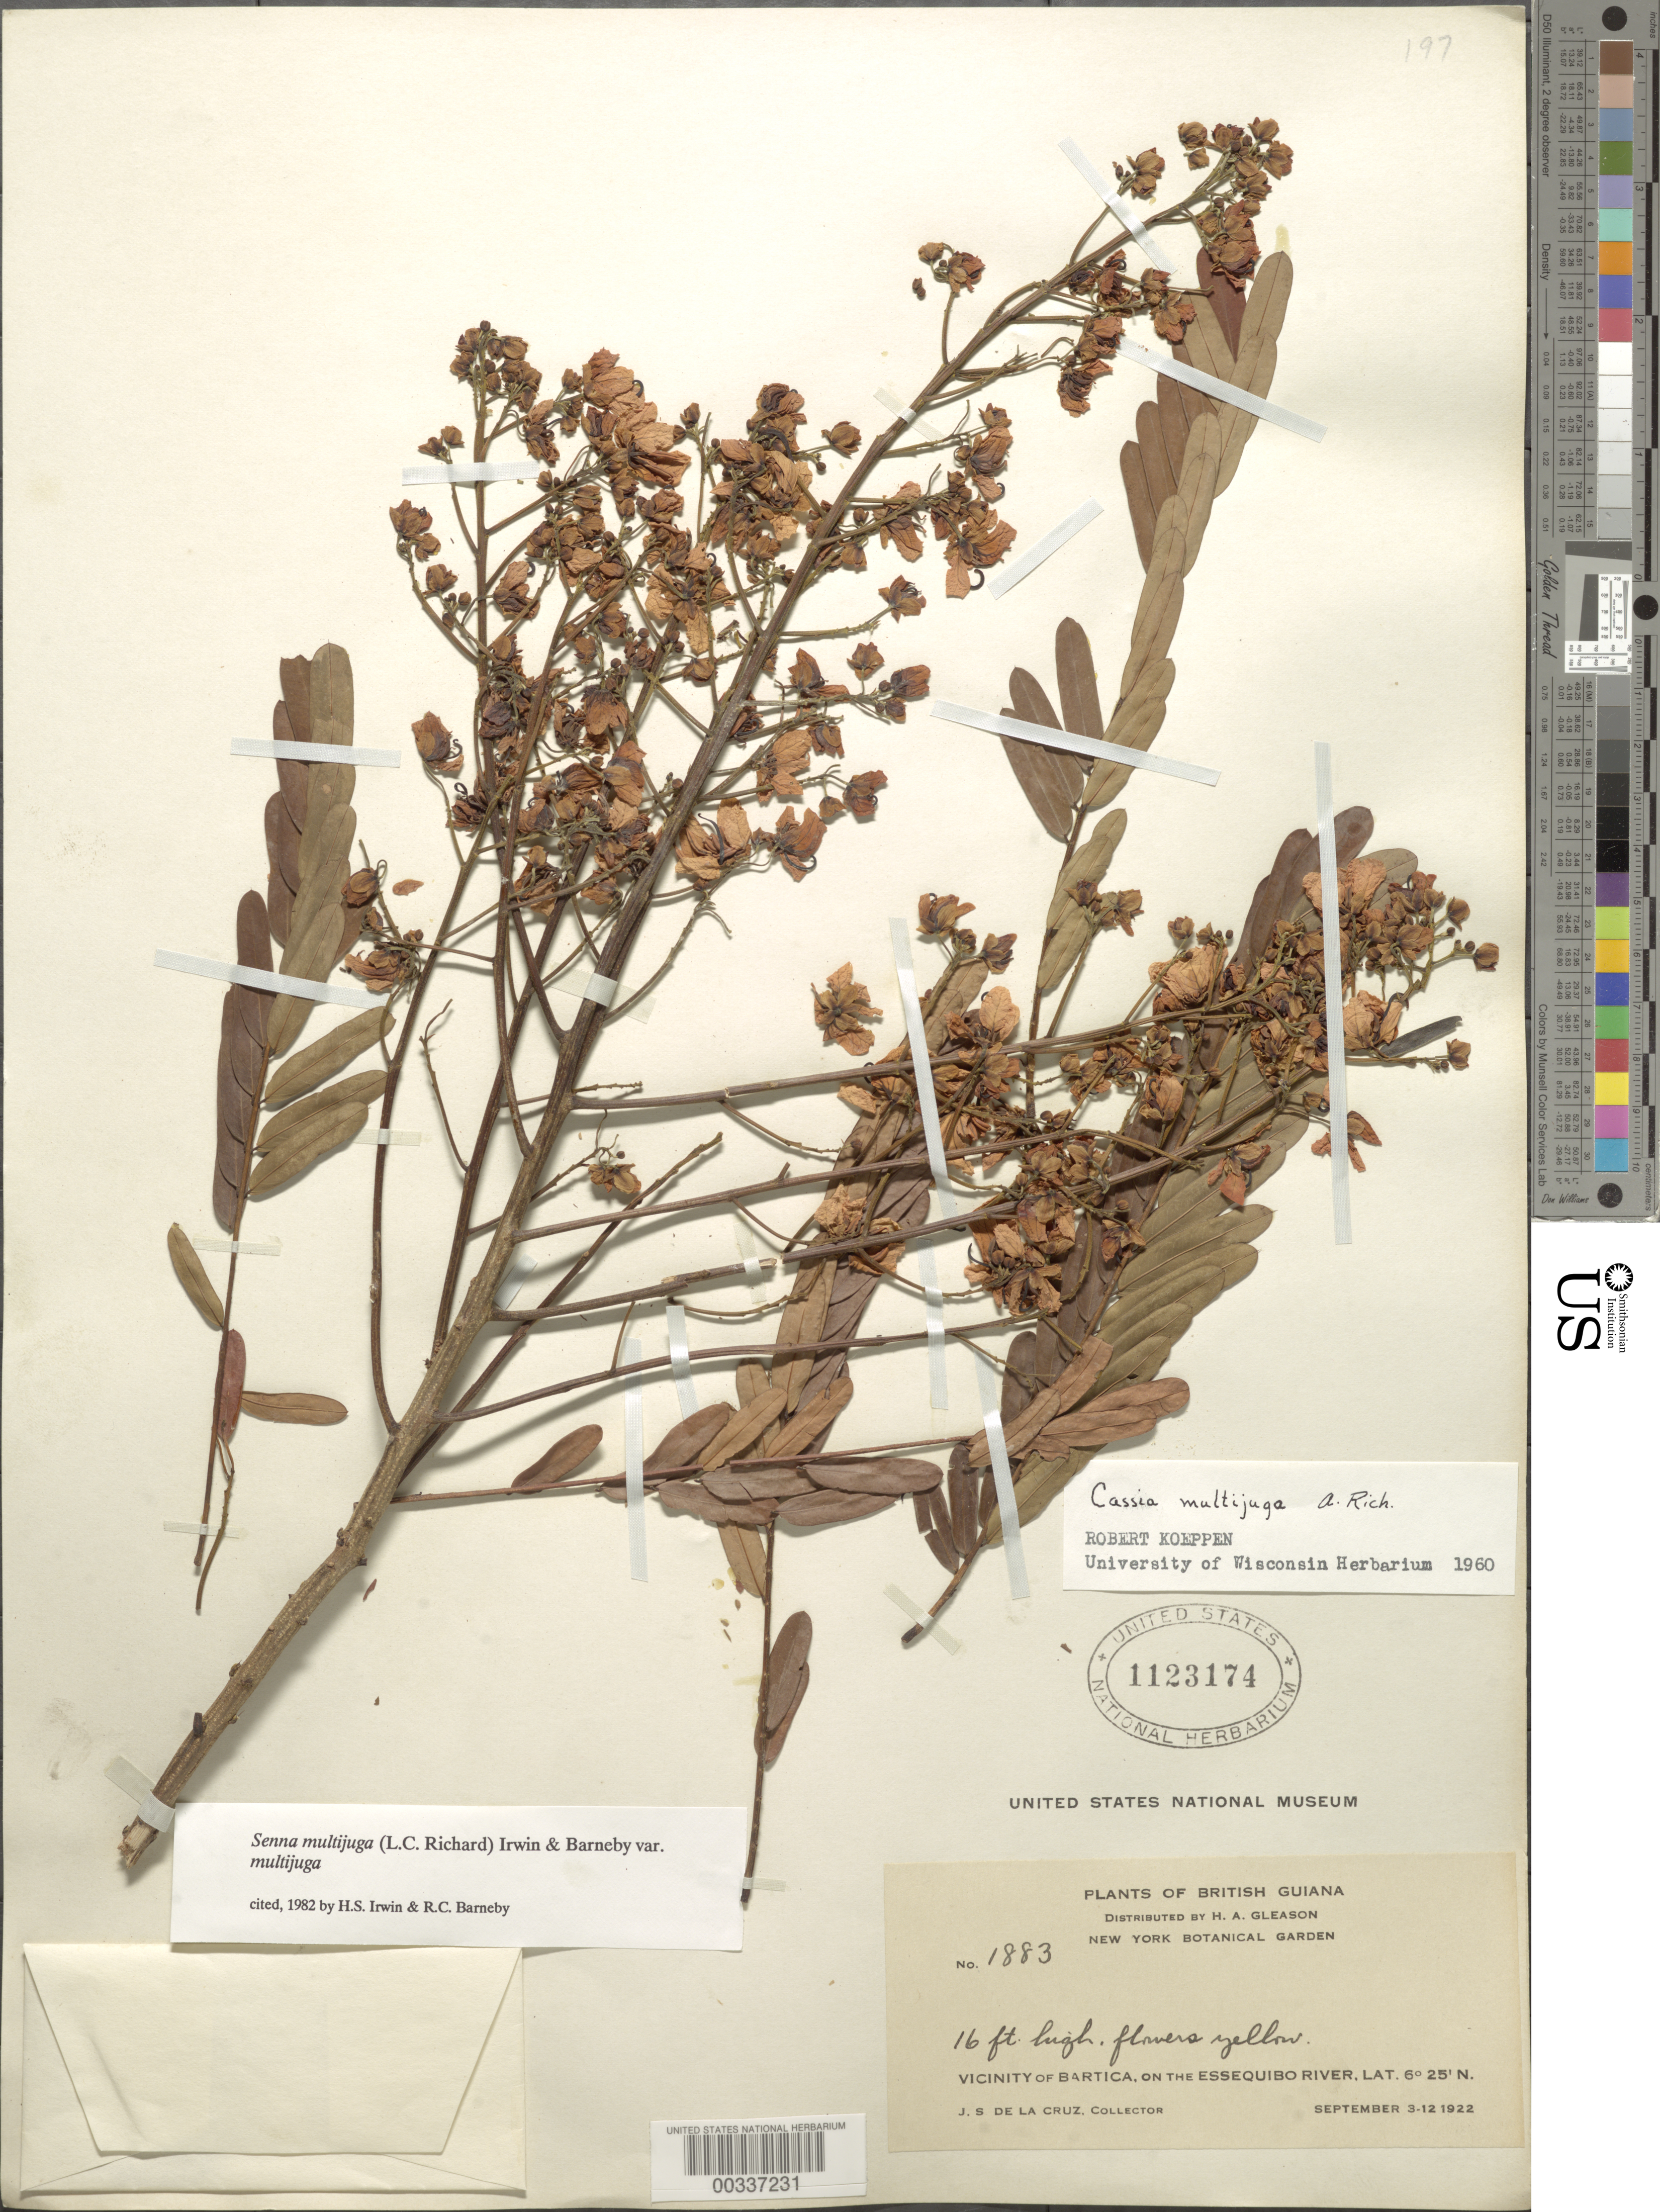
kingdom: Plantae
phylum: Tracheophyta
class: Magnoliopsida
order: Fabales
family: Fabaceae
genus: Senna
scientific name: Senna multijuga var. multijuga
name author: (Rich.) H.S. Irwin & Barneby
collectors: J. S. de la Cruz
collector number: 1883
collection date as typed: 03 Sep 1922 to 12 Sep 1922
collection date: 1922-09-03/1922-09-12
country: Guyana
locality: Vicinity of bartica, on the essequibo river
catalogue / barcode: US 1123174